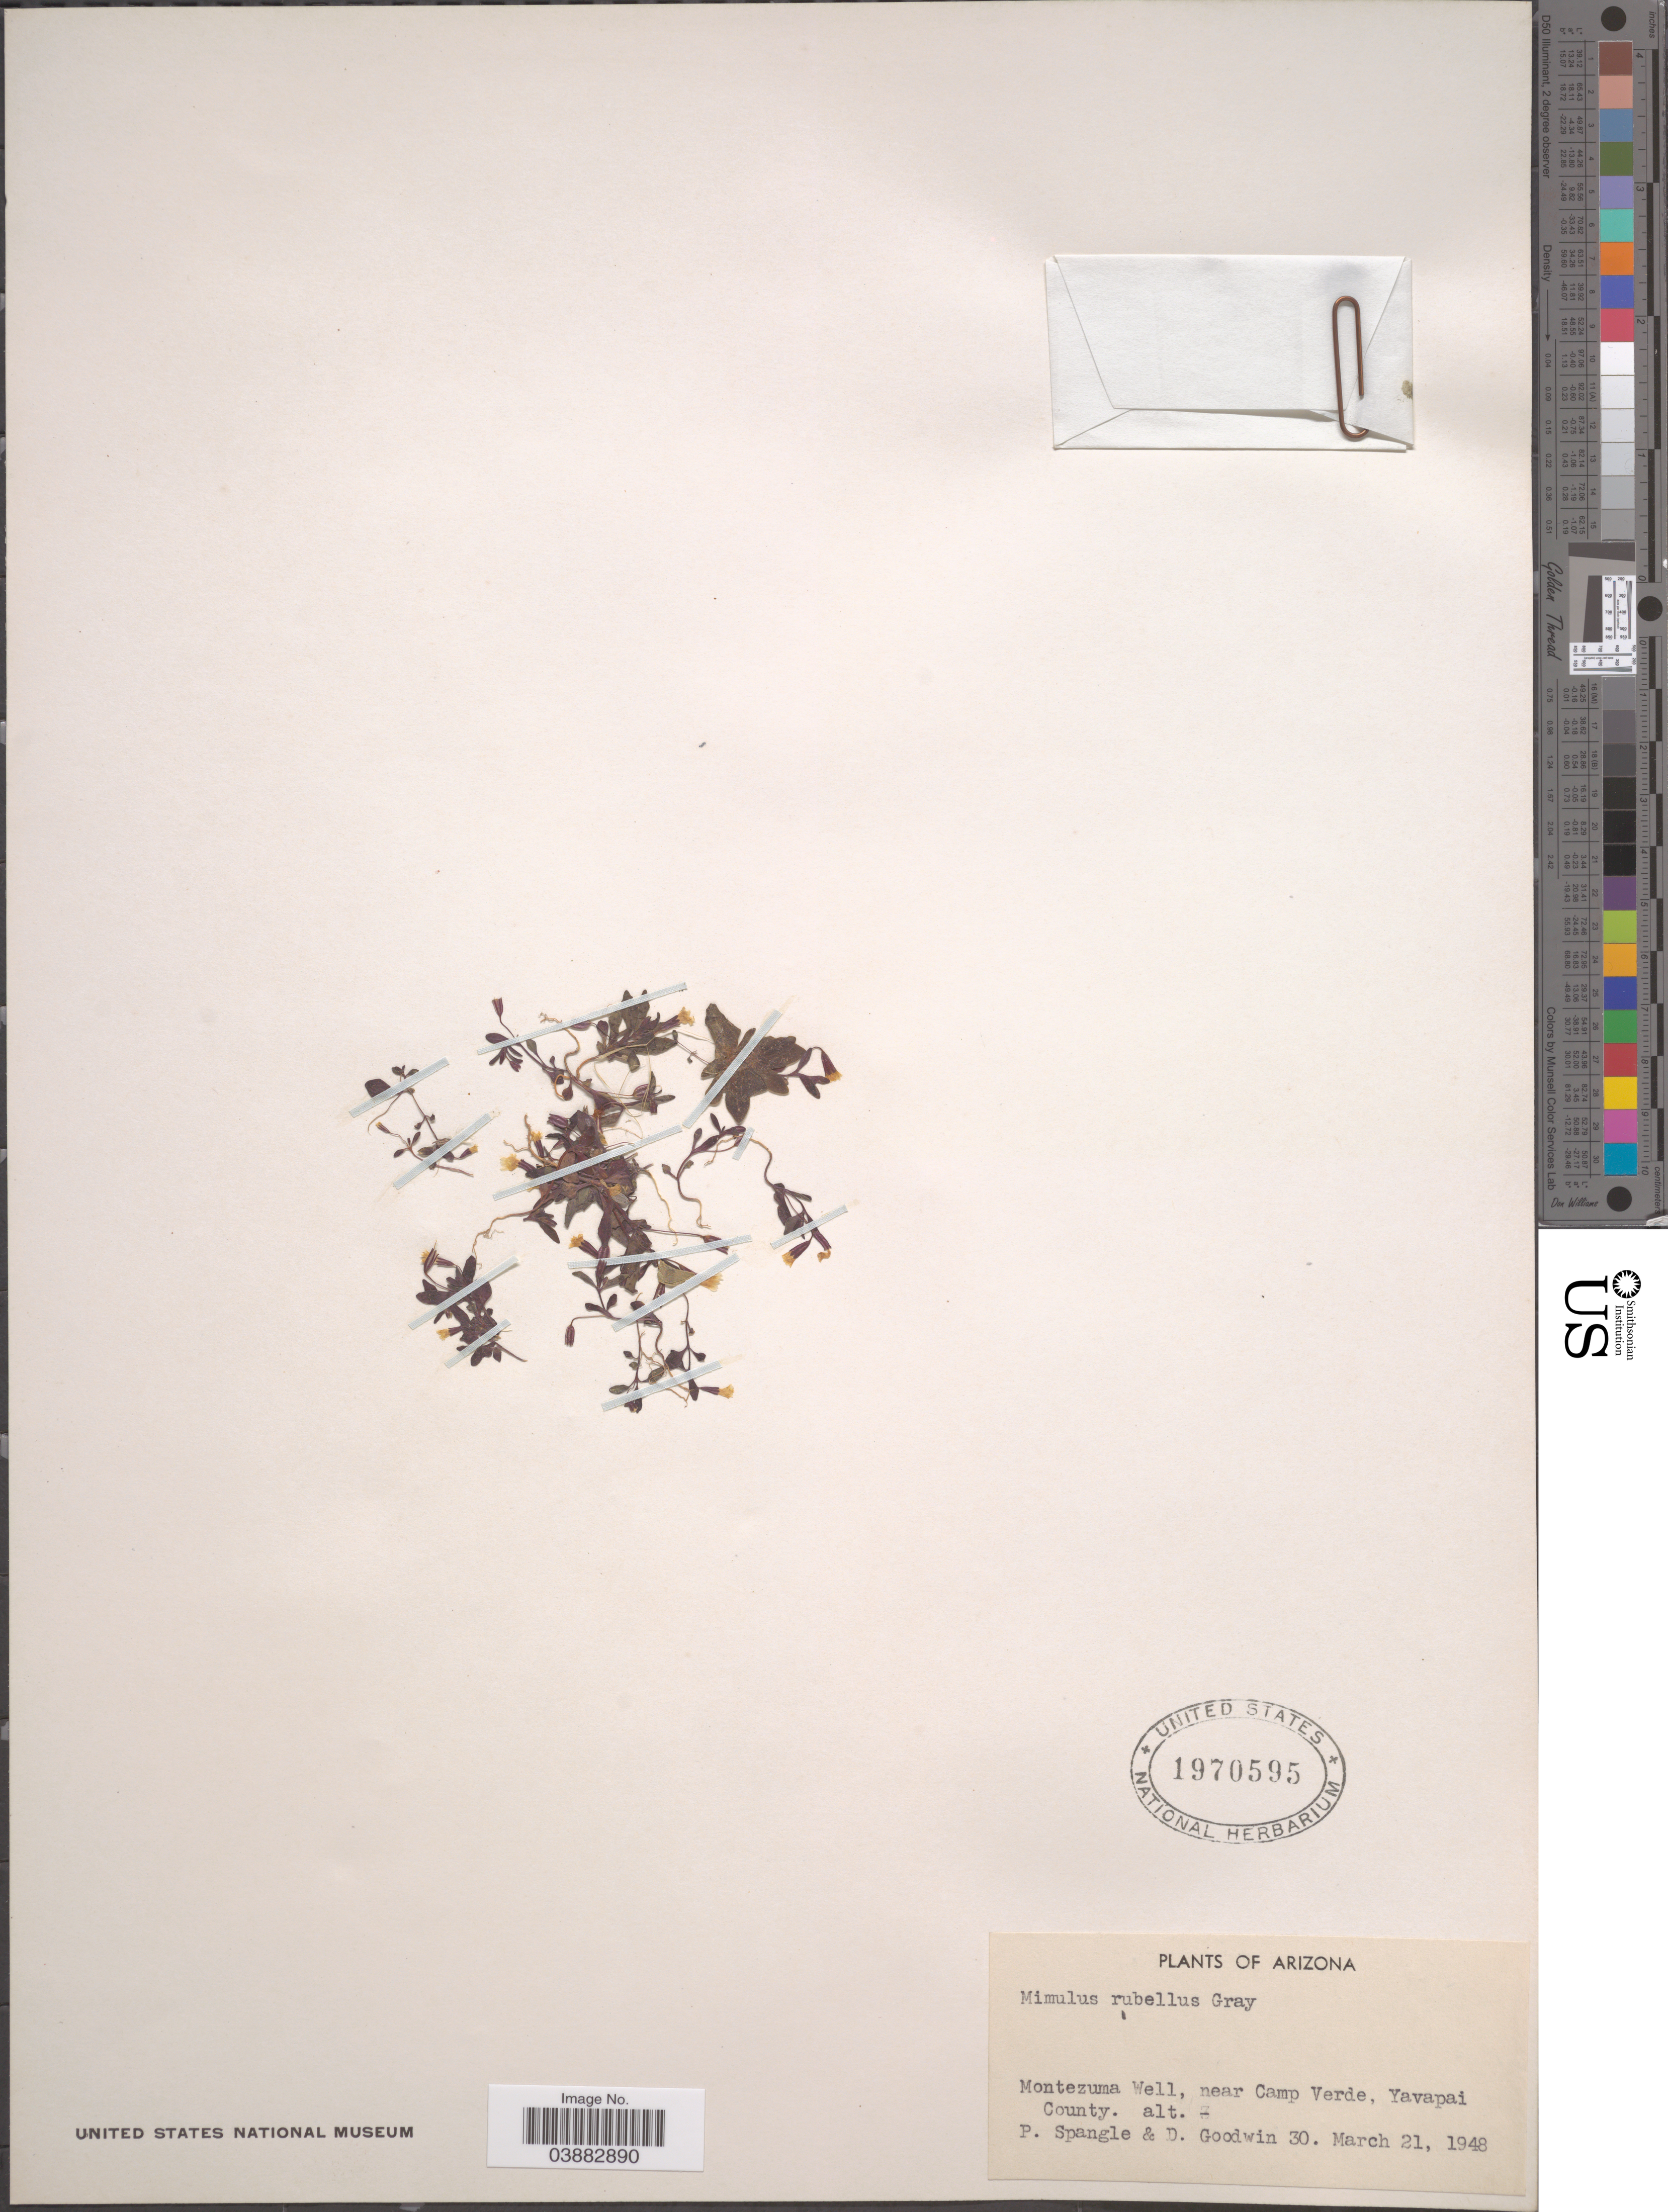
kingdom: Plantae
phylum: Tracheophyta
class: Magnoliopsida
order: Lamiales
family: Phrymaceae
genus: Mimulus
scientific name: Mimulus rubellus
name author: A. Gray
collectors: P. Spangle & D. Goodwin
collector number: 30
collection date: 1948-03-21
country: United States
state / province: Arizona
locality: Montezuma Well, near Camp Verde, Yavapai County.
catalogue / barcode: US 1970595